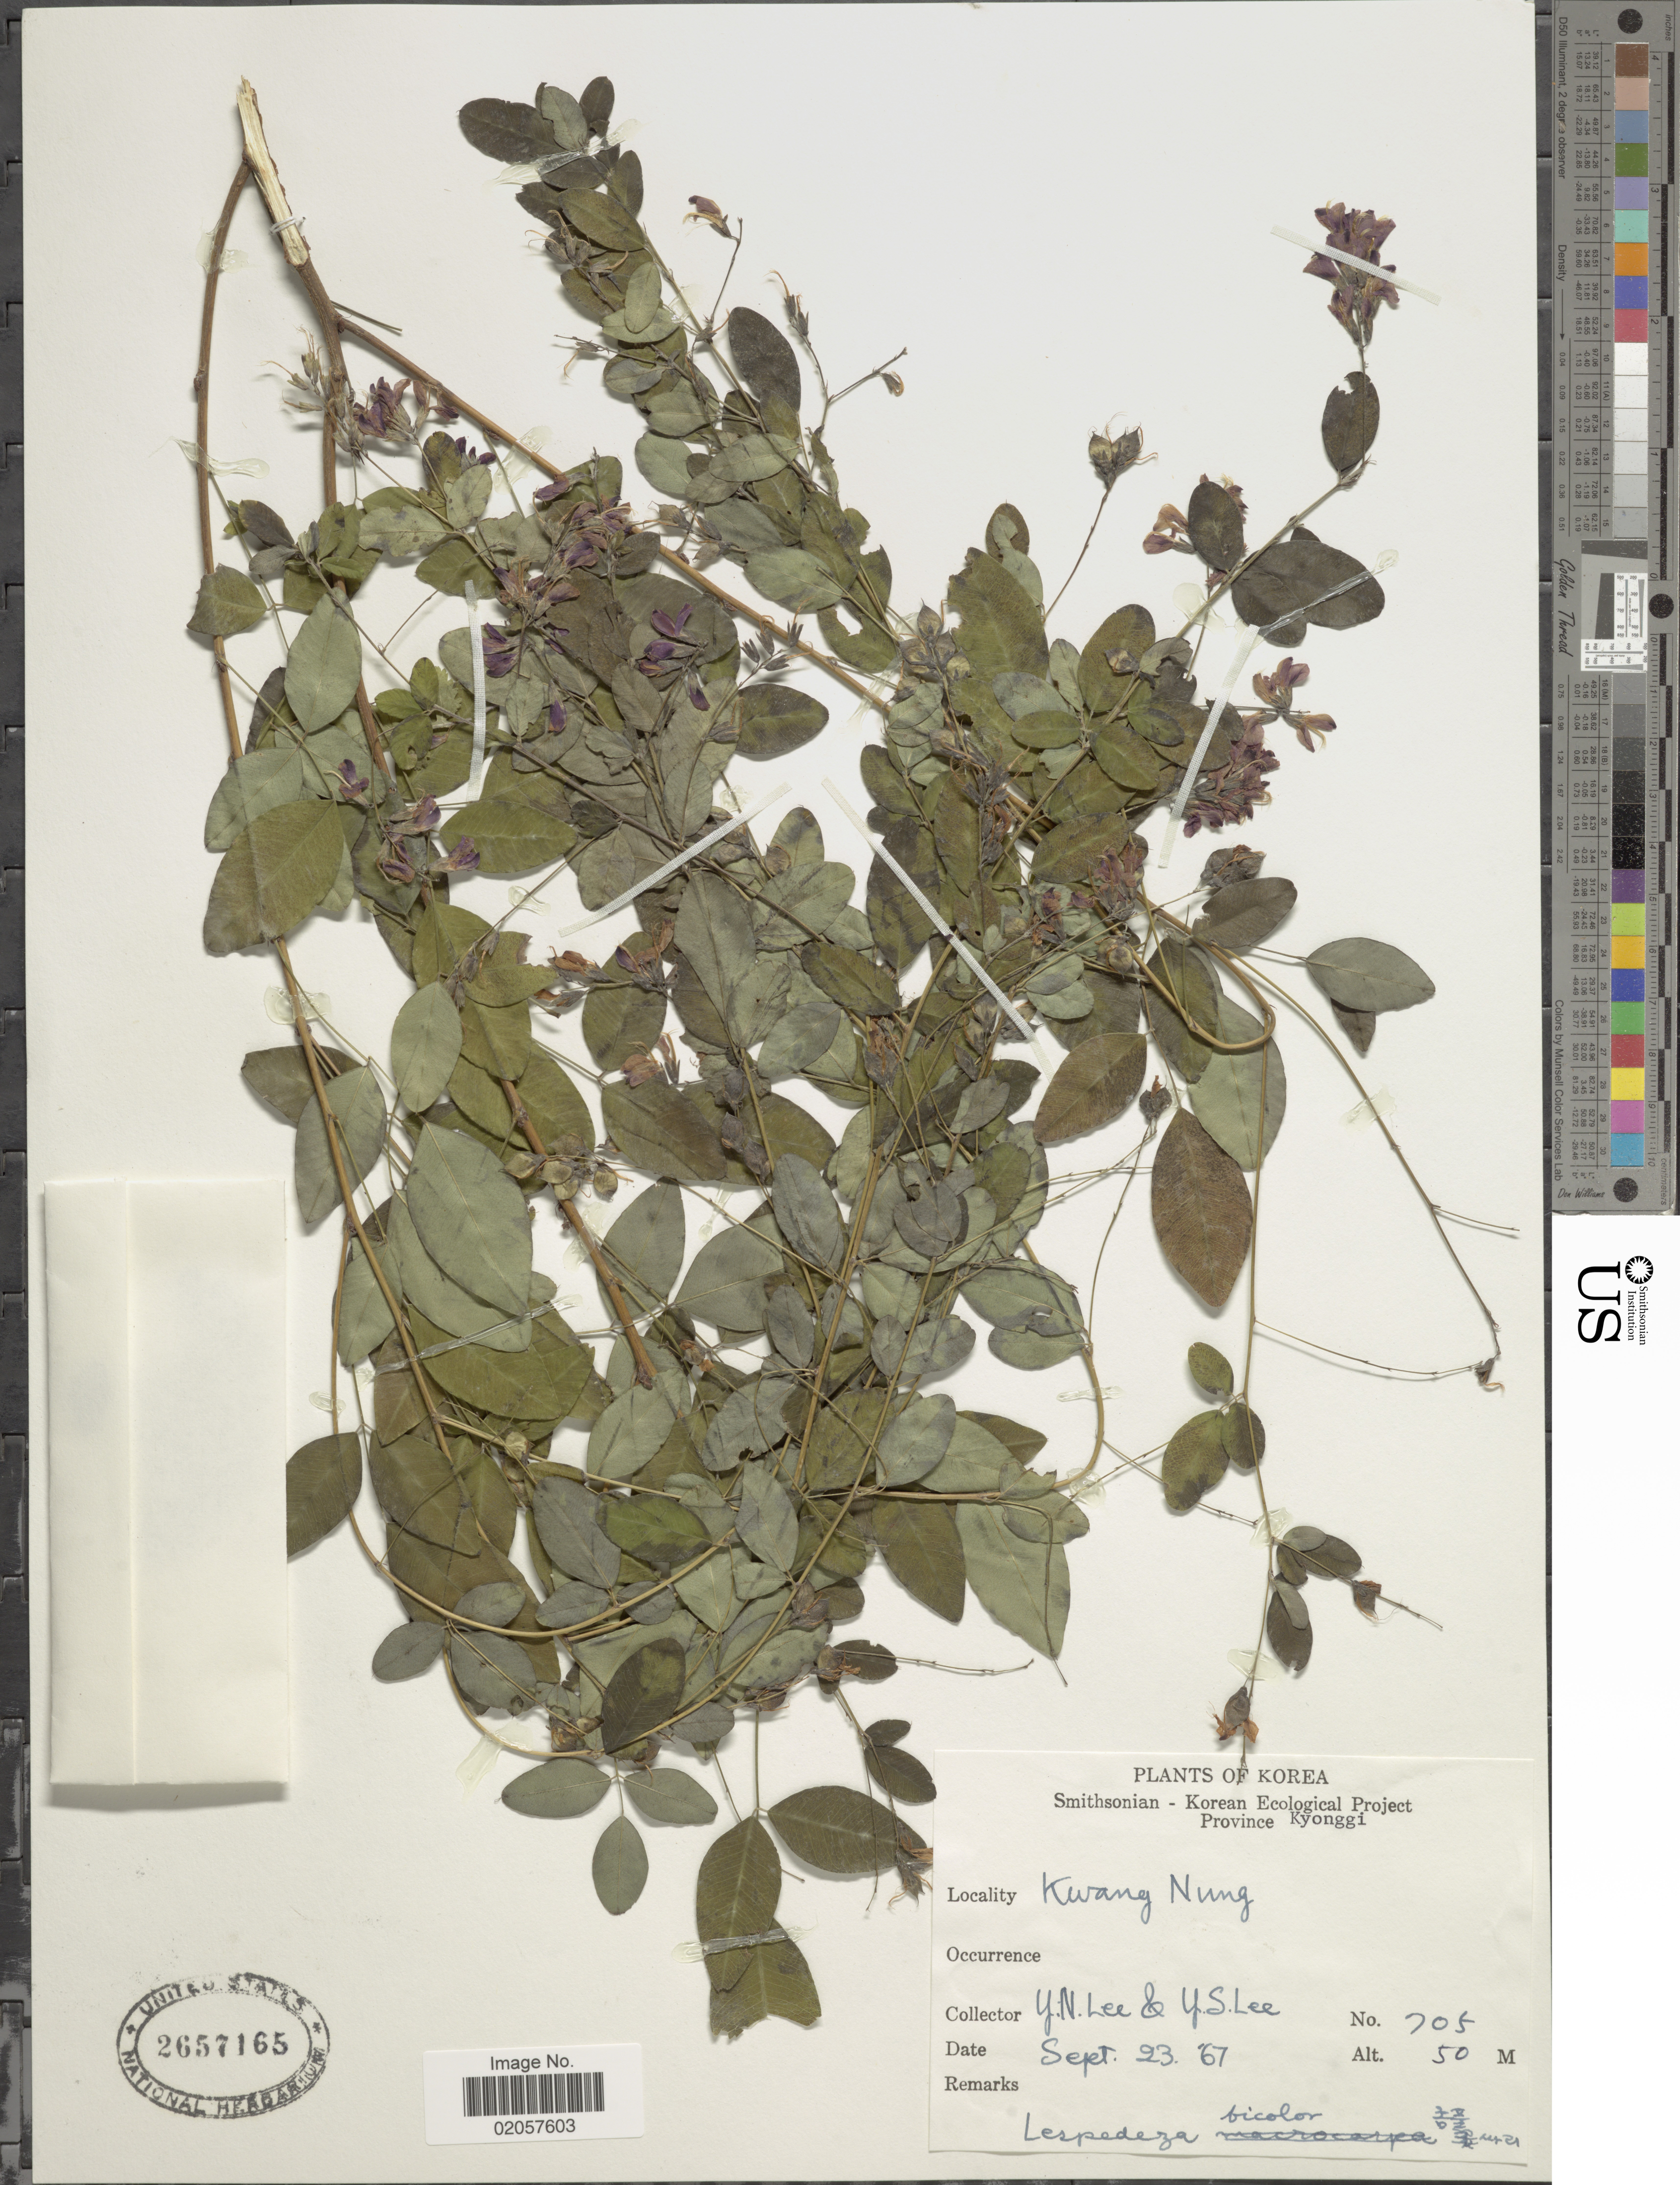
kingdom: Plantae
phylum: Tracheophyta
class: Magnoliopsida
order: Fabales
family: Fabaceae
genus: Lespedeza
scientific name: Lespedeza bicolor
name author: Turcz.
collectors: Y. N. Lee & Y. S. Lee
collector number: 705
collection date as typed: Transcribed d/m/y: 23/9/67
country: China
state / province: Guangdong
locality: Korea, Province Kyonggi, Kwang Nung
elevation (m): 50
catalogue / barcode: US 2657165